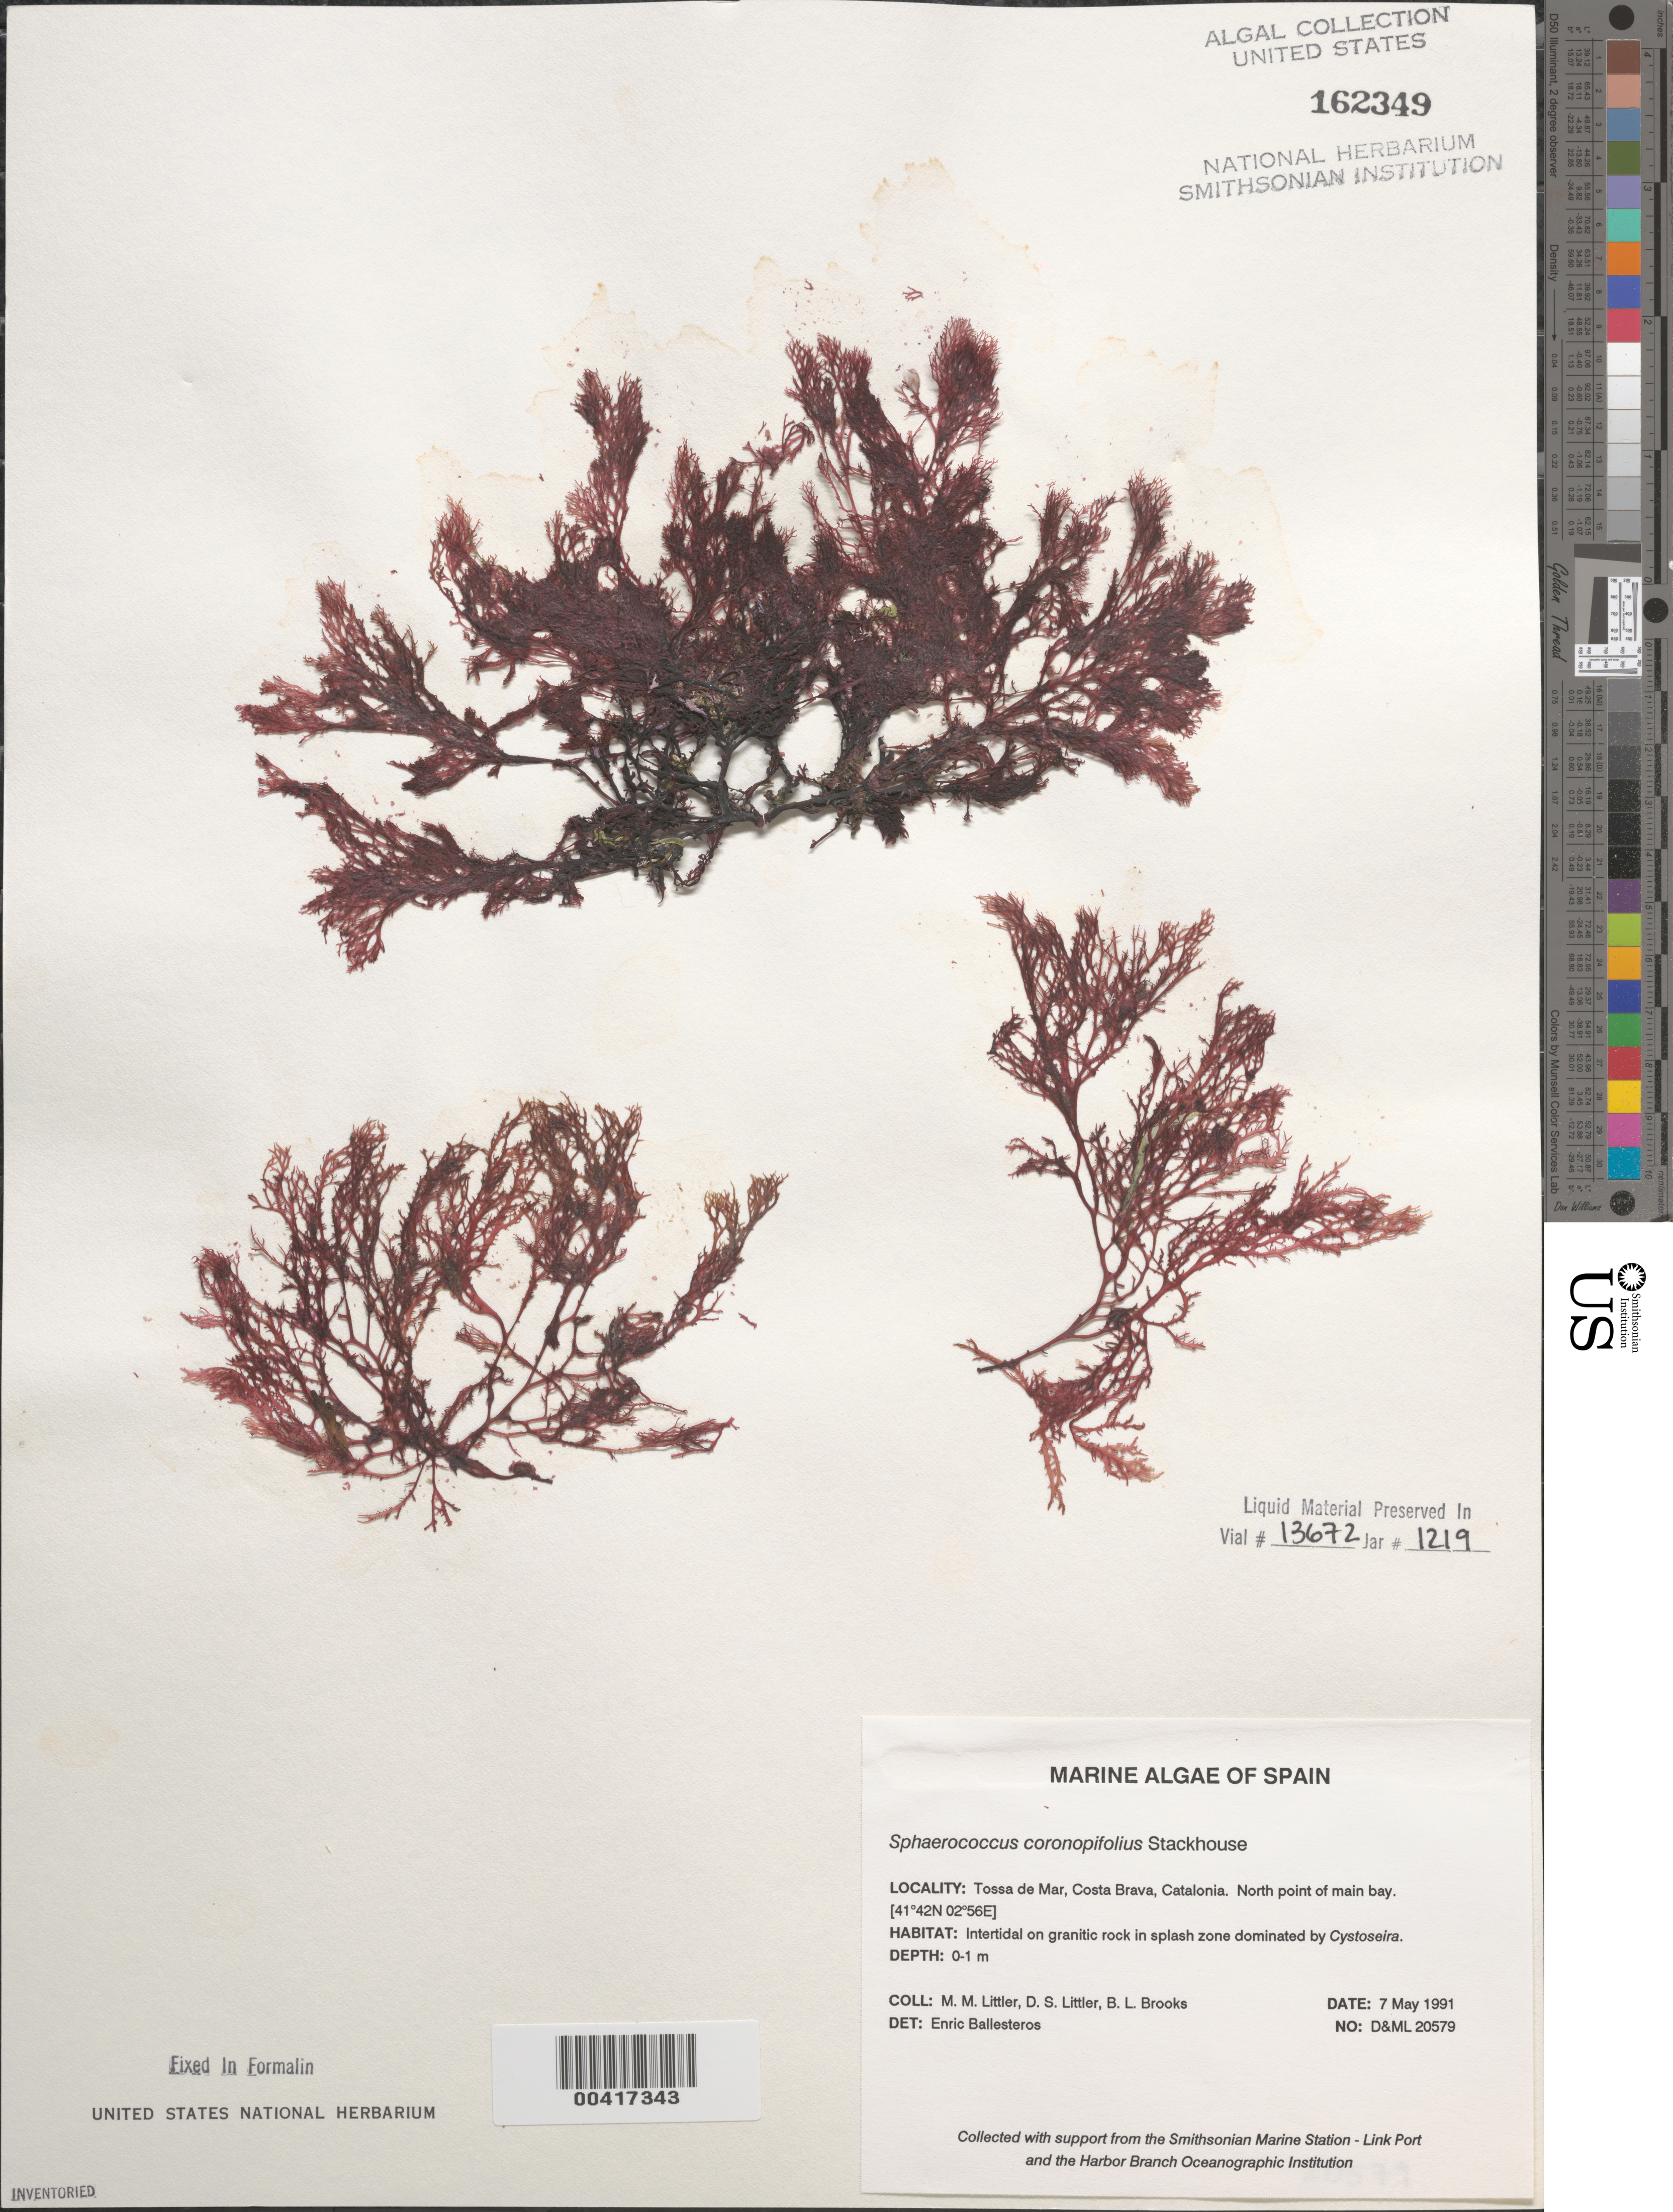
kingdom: Plantae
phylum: Rhodophyta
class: Florideophyceae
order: Gigartinales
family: Sphaerococcaceae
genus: Sphaerococcus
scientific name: Sphaerococcus coronopifolius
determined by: Ballesteros, E.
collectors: M. M. Littler, D. S. Littler & B. Brooks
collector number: D&ML 20579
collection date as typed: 07 May 1991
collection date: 1991-05-07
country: Spain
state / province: Catalunya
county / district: Girona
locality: Tossa de mar, costa brava, catalonia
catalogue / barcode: US 162349